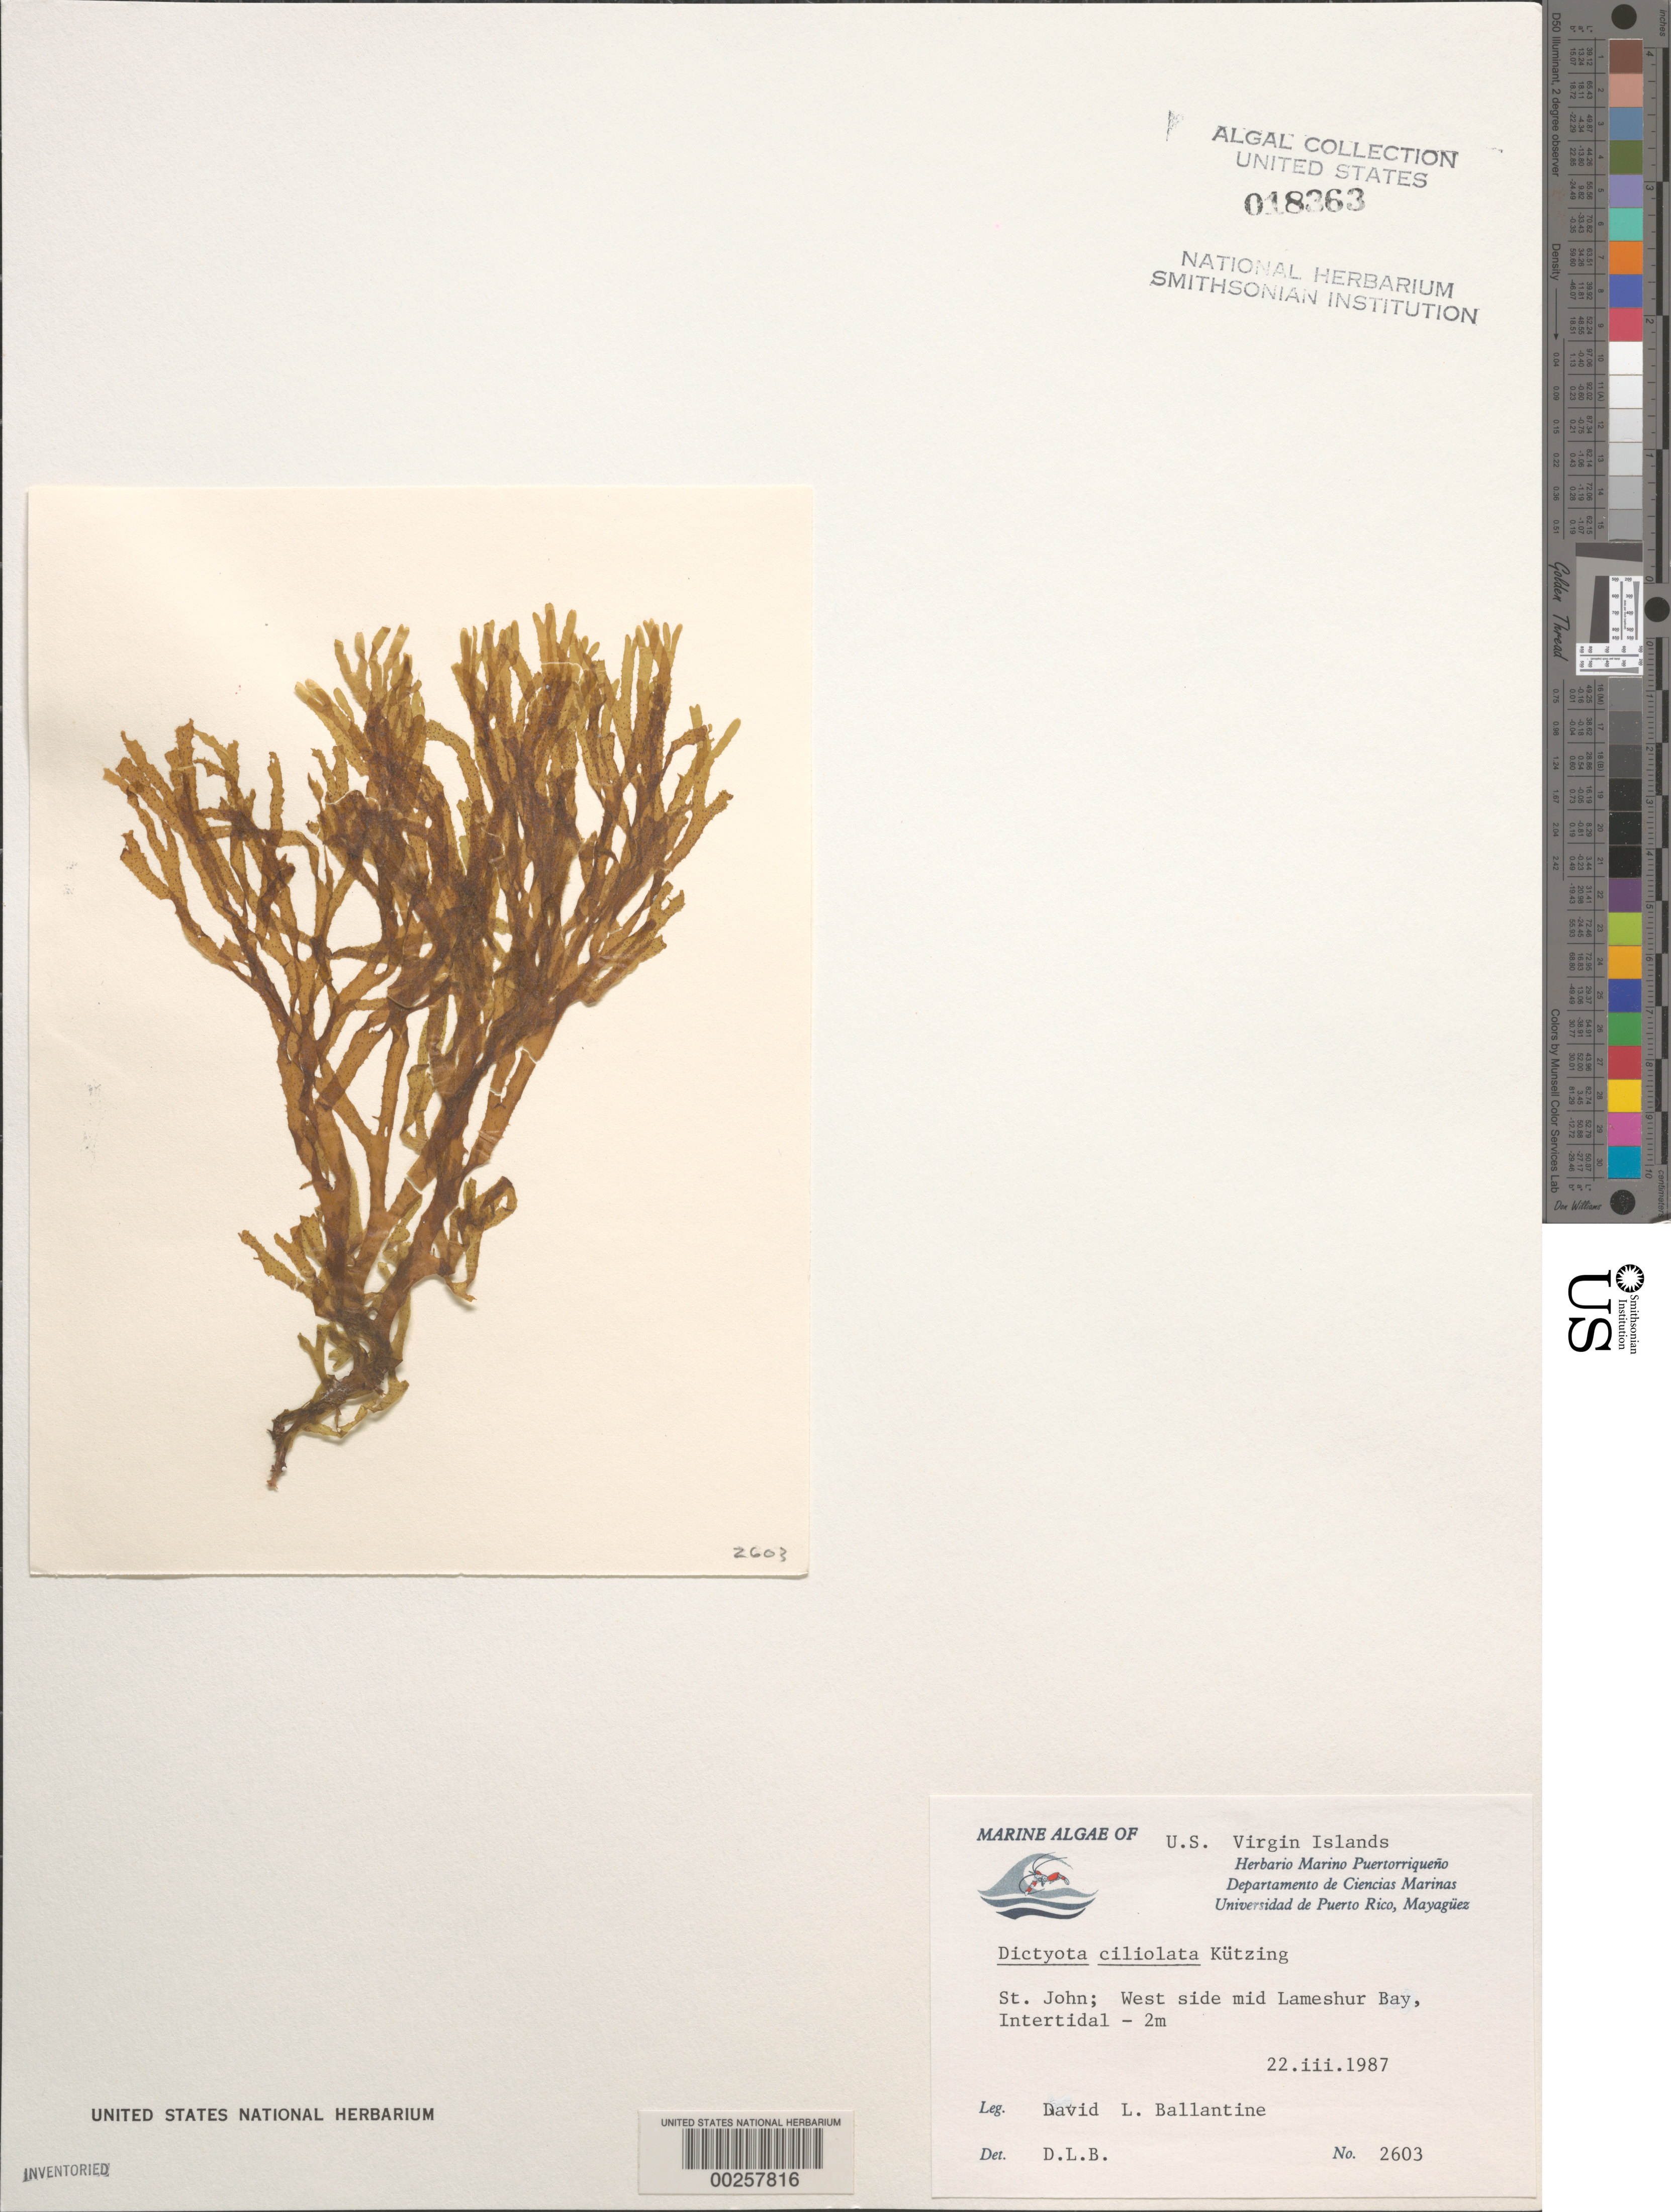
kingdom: Chromista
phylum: Ochrophyta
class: Phaeophyceae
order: Dictyotales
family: Dictyotaceae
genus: Dictyota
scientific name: Dictyota ciliolata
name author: Sond. ex Kütz.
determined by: Ballantine, D. L.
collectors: D.L. Ballantine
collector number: DLB 2603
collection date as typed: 22 Mar 1987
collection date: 1987-03-22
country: U.S. Virgin Islands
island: St. John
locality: Lameshur Bay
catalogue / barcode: US 18363